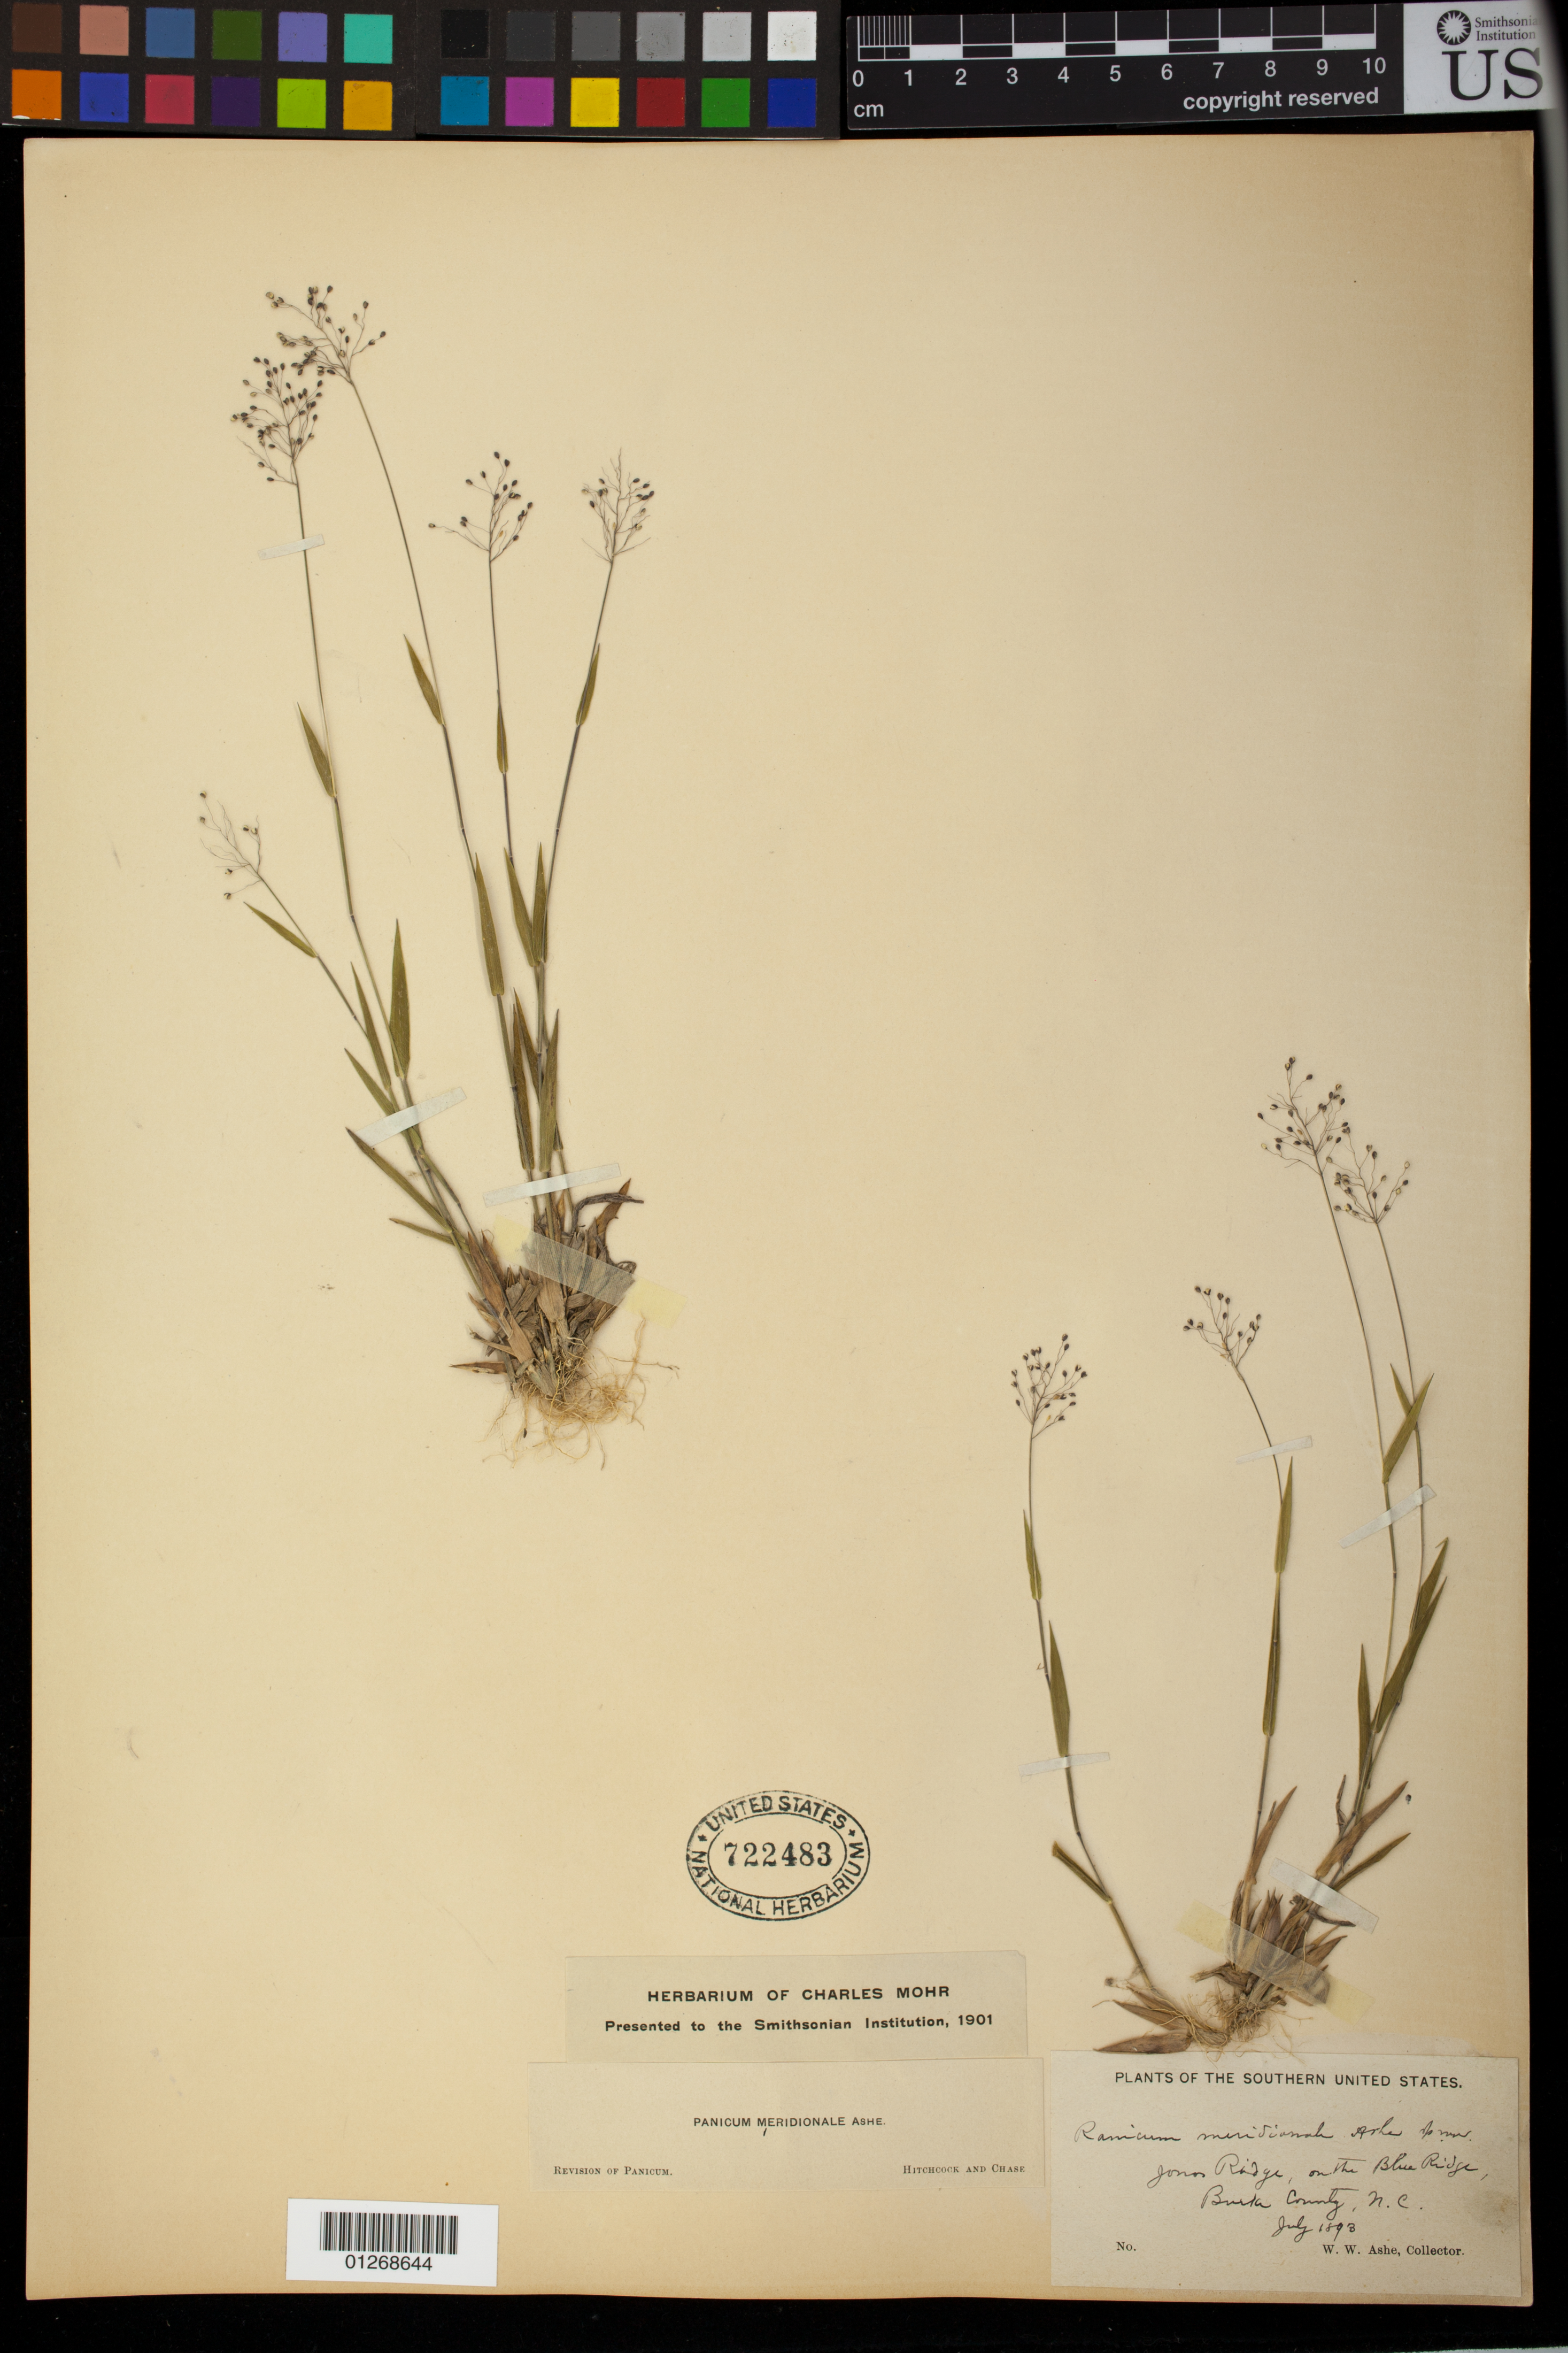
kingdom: Plantae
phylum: Tracheophyta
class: Liliopsida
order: Poales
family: Poaceae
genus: Panicum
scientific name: Panicum meridionale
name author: Ashe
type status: Possible Syntype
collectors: W. W. Ashe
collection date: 1893-07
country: United States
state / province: North Carolina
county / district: Burke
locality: Jonas Ridge, on the Blue Ridge, Burke County, N.C.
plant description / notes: Protologue cites "June 1893", possibly in error; otherwise this seems to match the protologue as a syntype.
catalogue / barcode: US 722483